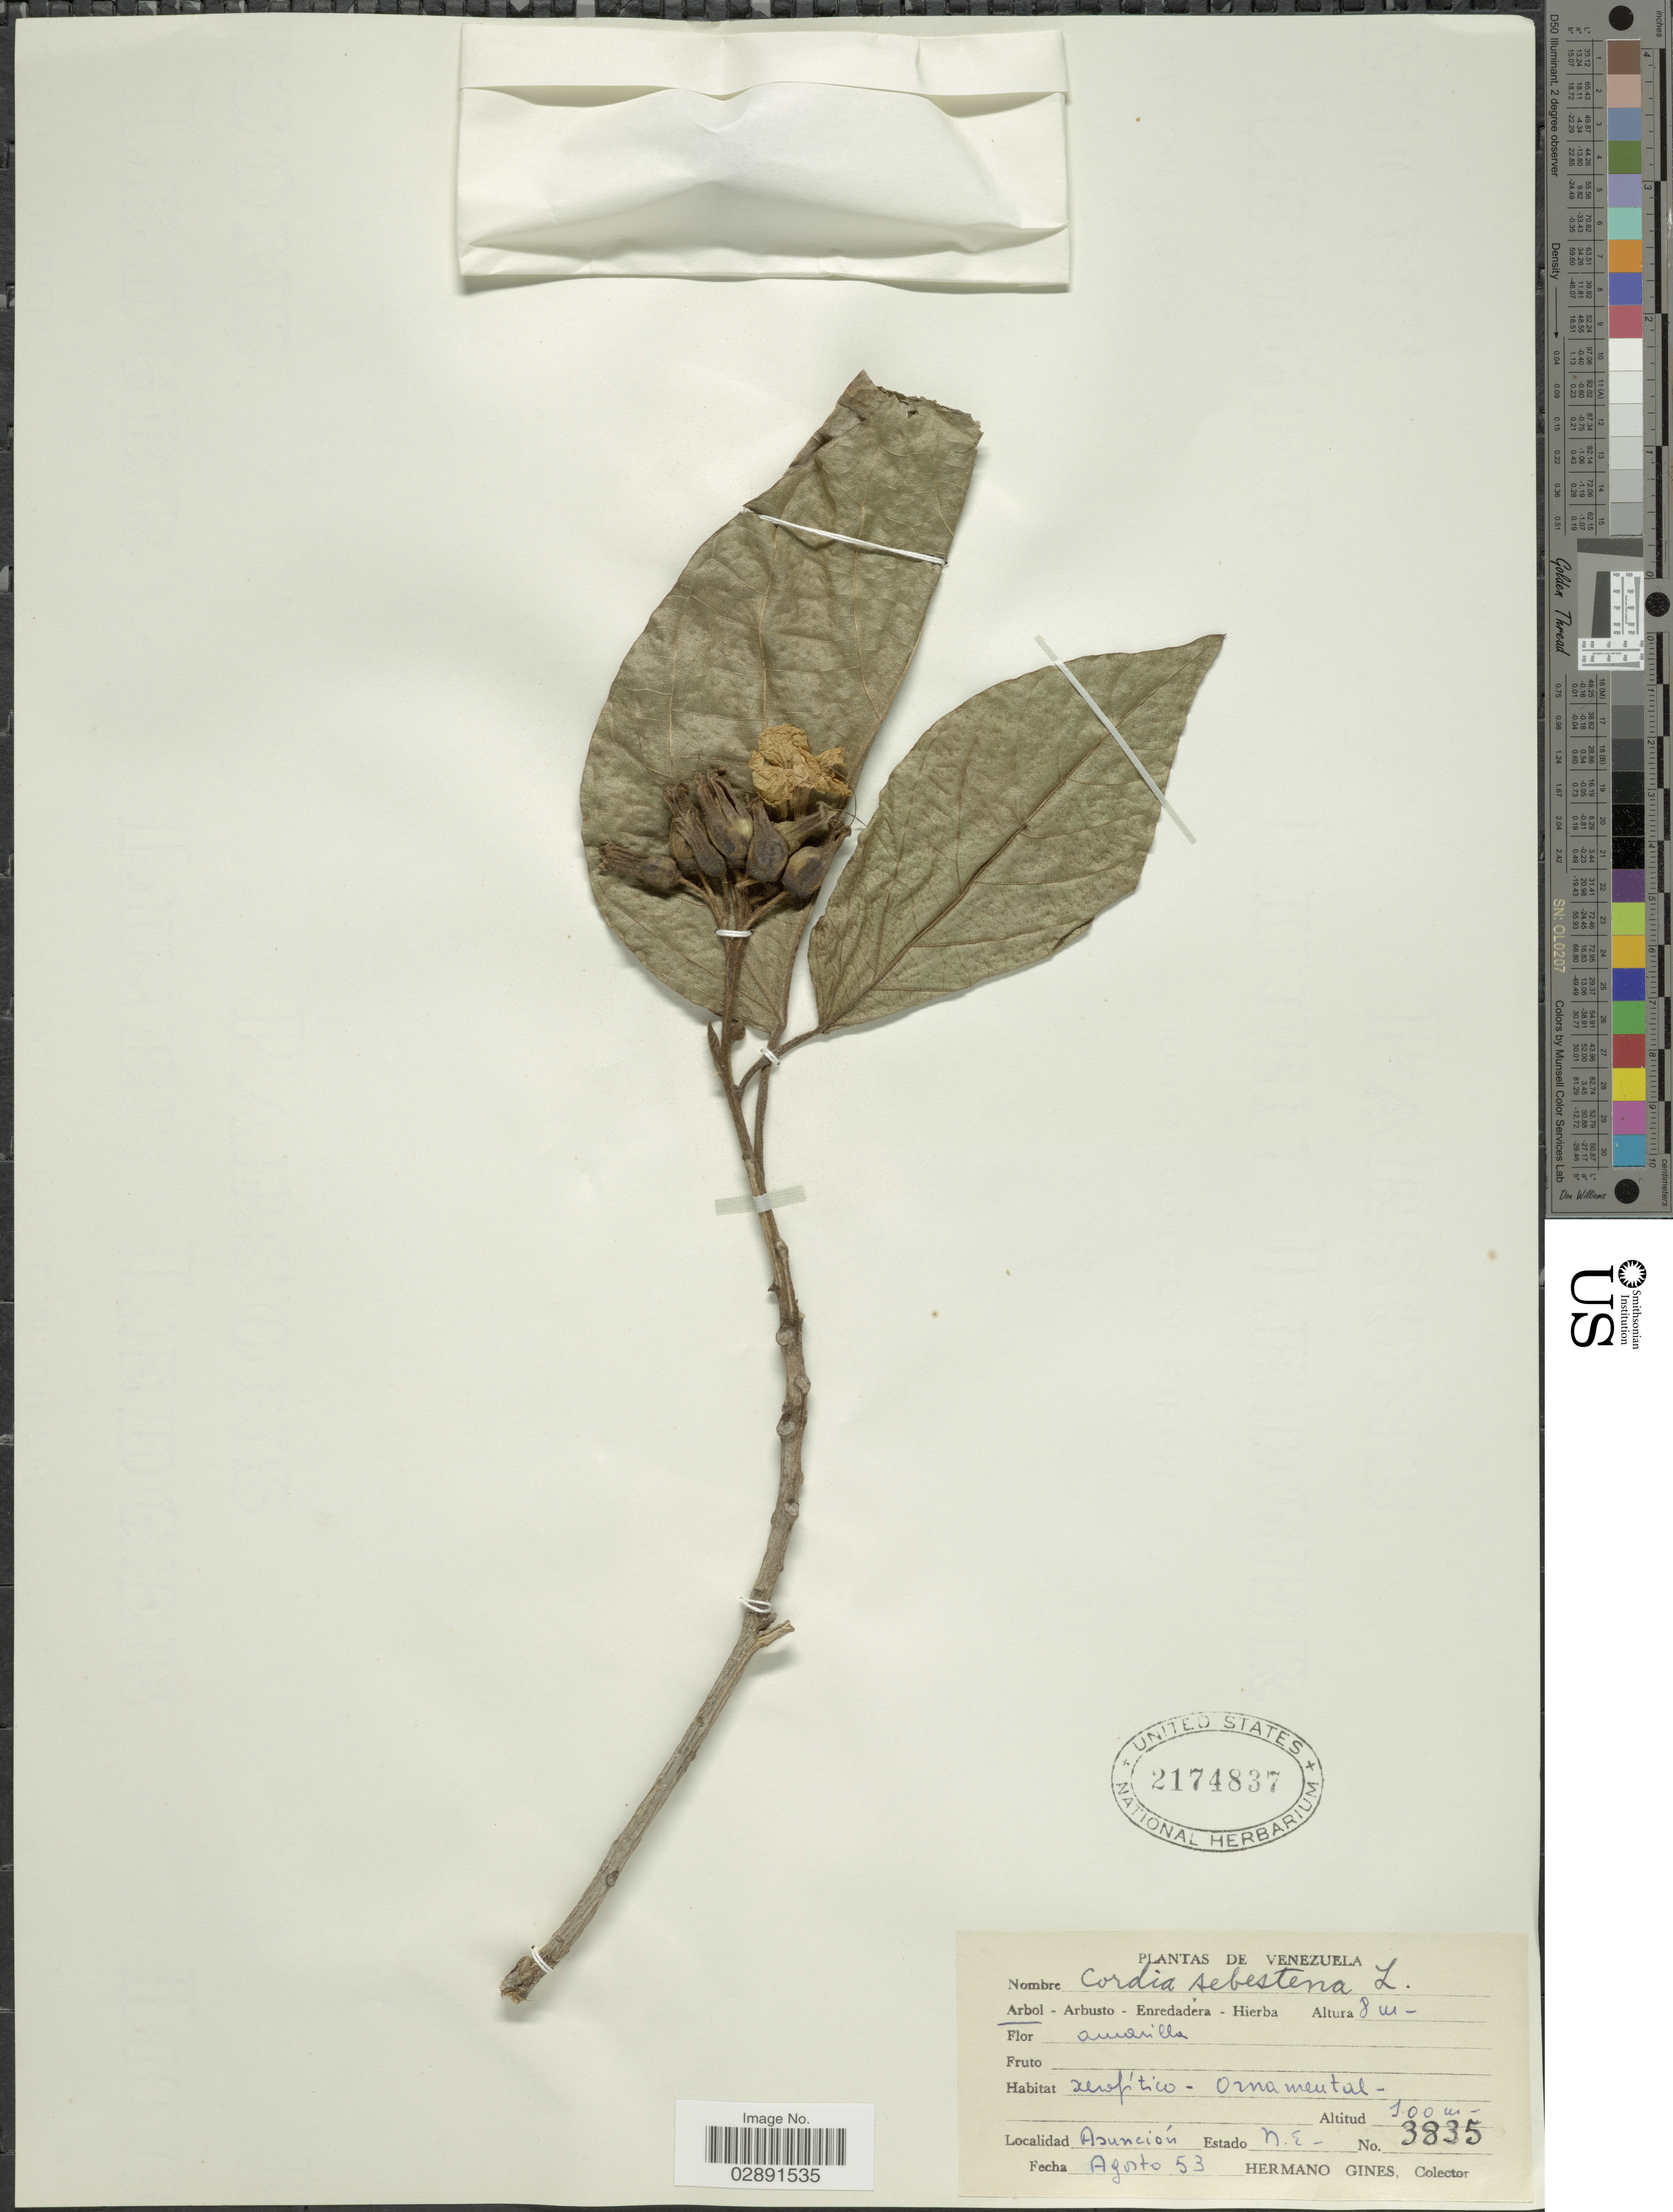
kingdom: Plantae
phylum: Tracheophyta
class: Magnoliopsida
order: Boraginales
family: Cordiaceae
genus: Cordia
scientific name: Cordia sebestena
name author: L.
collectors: Bro. Gines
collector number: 3835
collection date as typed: Transcribed d/m/y: /8/53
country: Venezuela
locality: Asunción. Estado N. E.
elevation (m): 100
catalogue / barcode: US 2174837